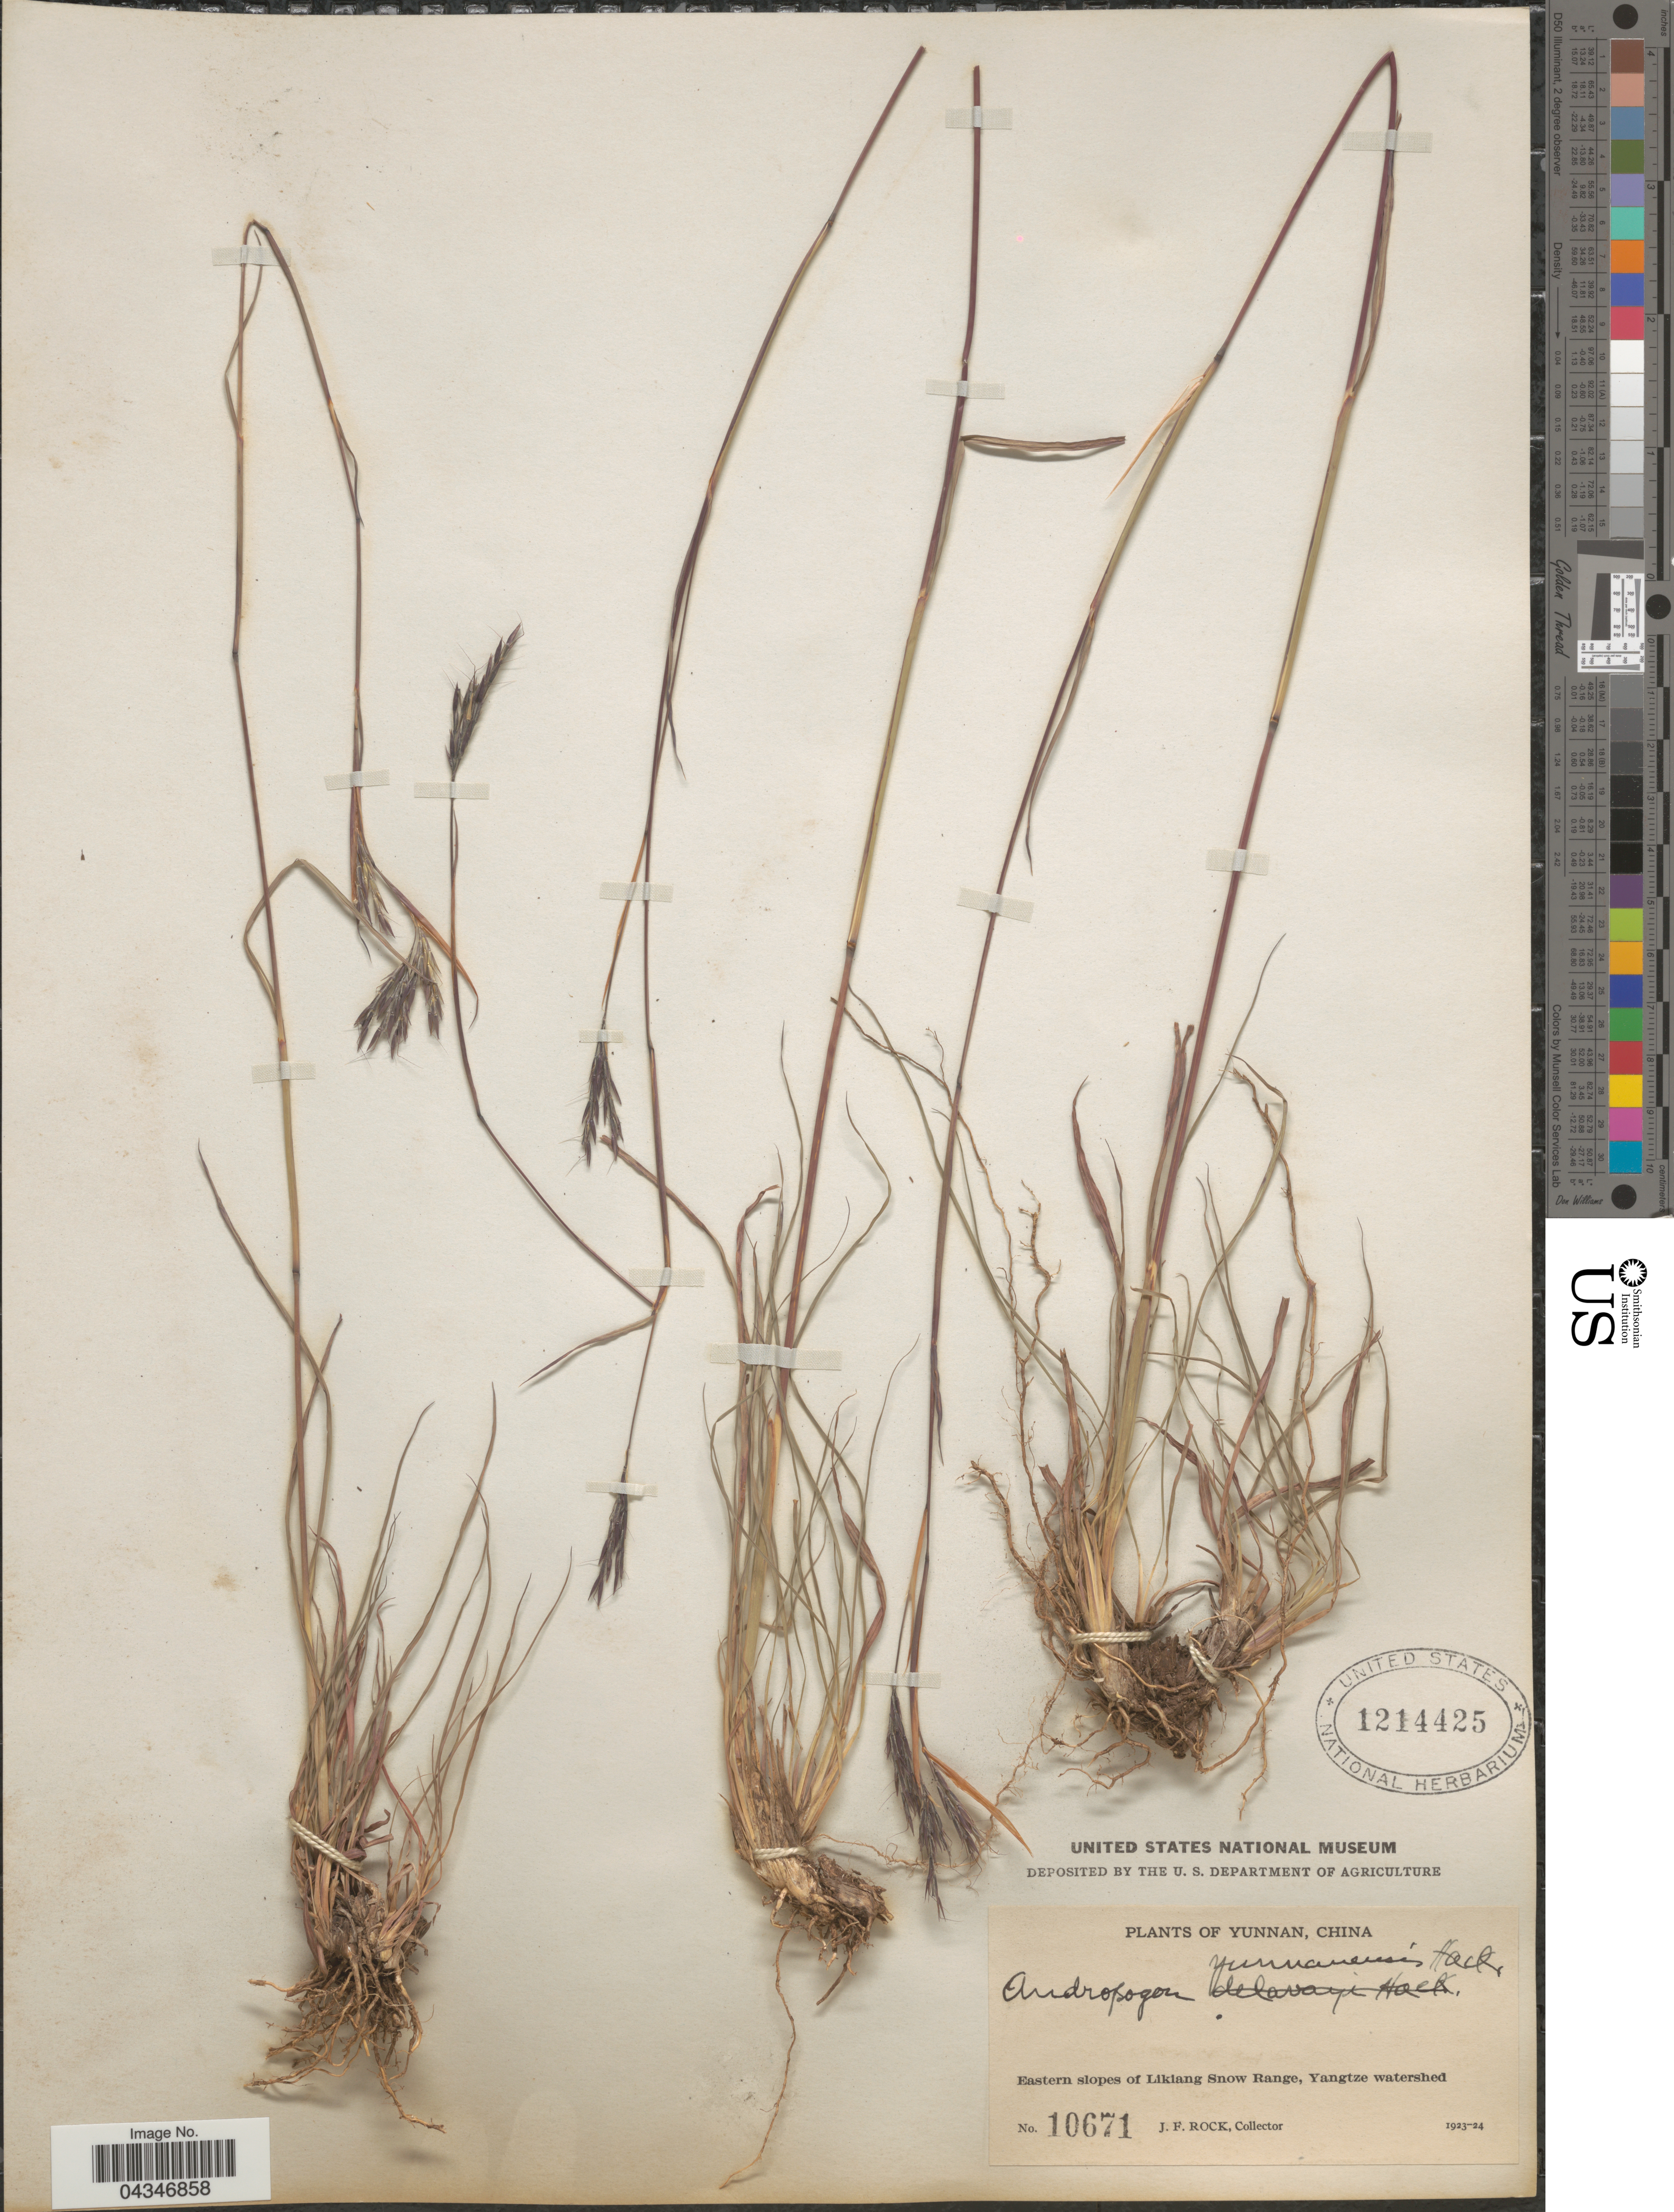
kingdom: Plantae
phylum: Tracheophyta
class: Liliopsida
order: Poales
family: Poaceae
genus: Andropogon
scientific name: Andropogon munroi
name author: C.B. Clarke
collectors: J. Rock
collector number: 10671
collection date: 1923/1924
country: China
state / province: Yunnan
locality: Eastern slopes of Likiang Snow Range, Yangtze watershed.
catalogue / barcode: US 1214425